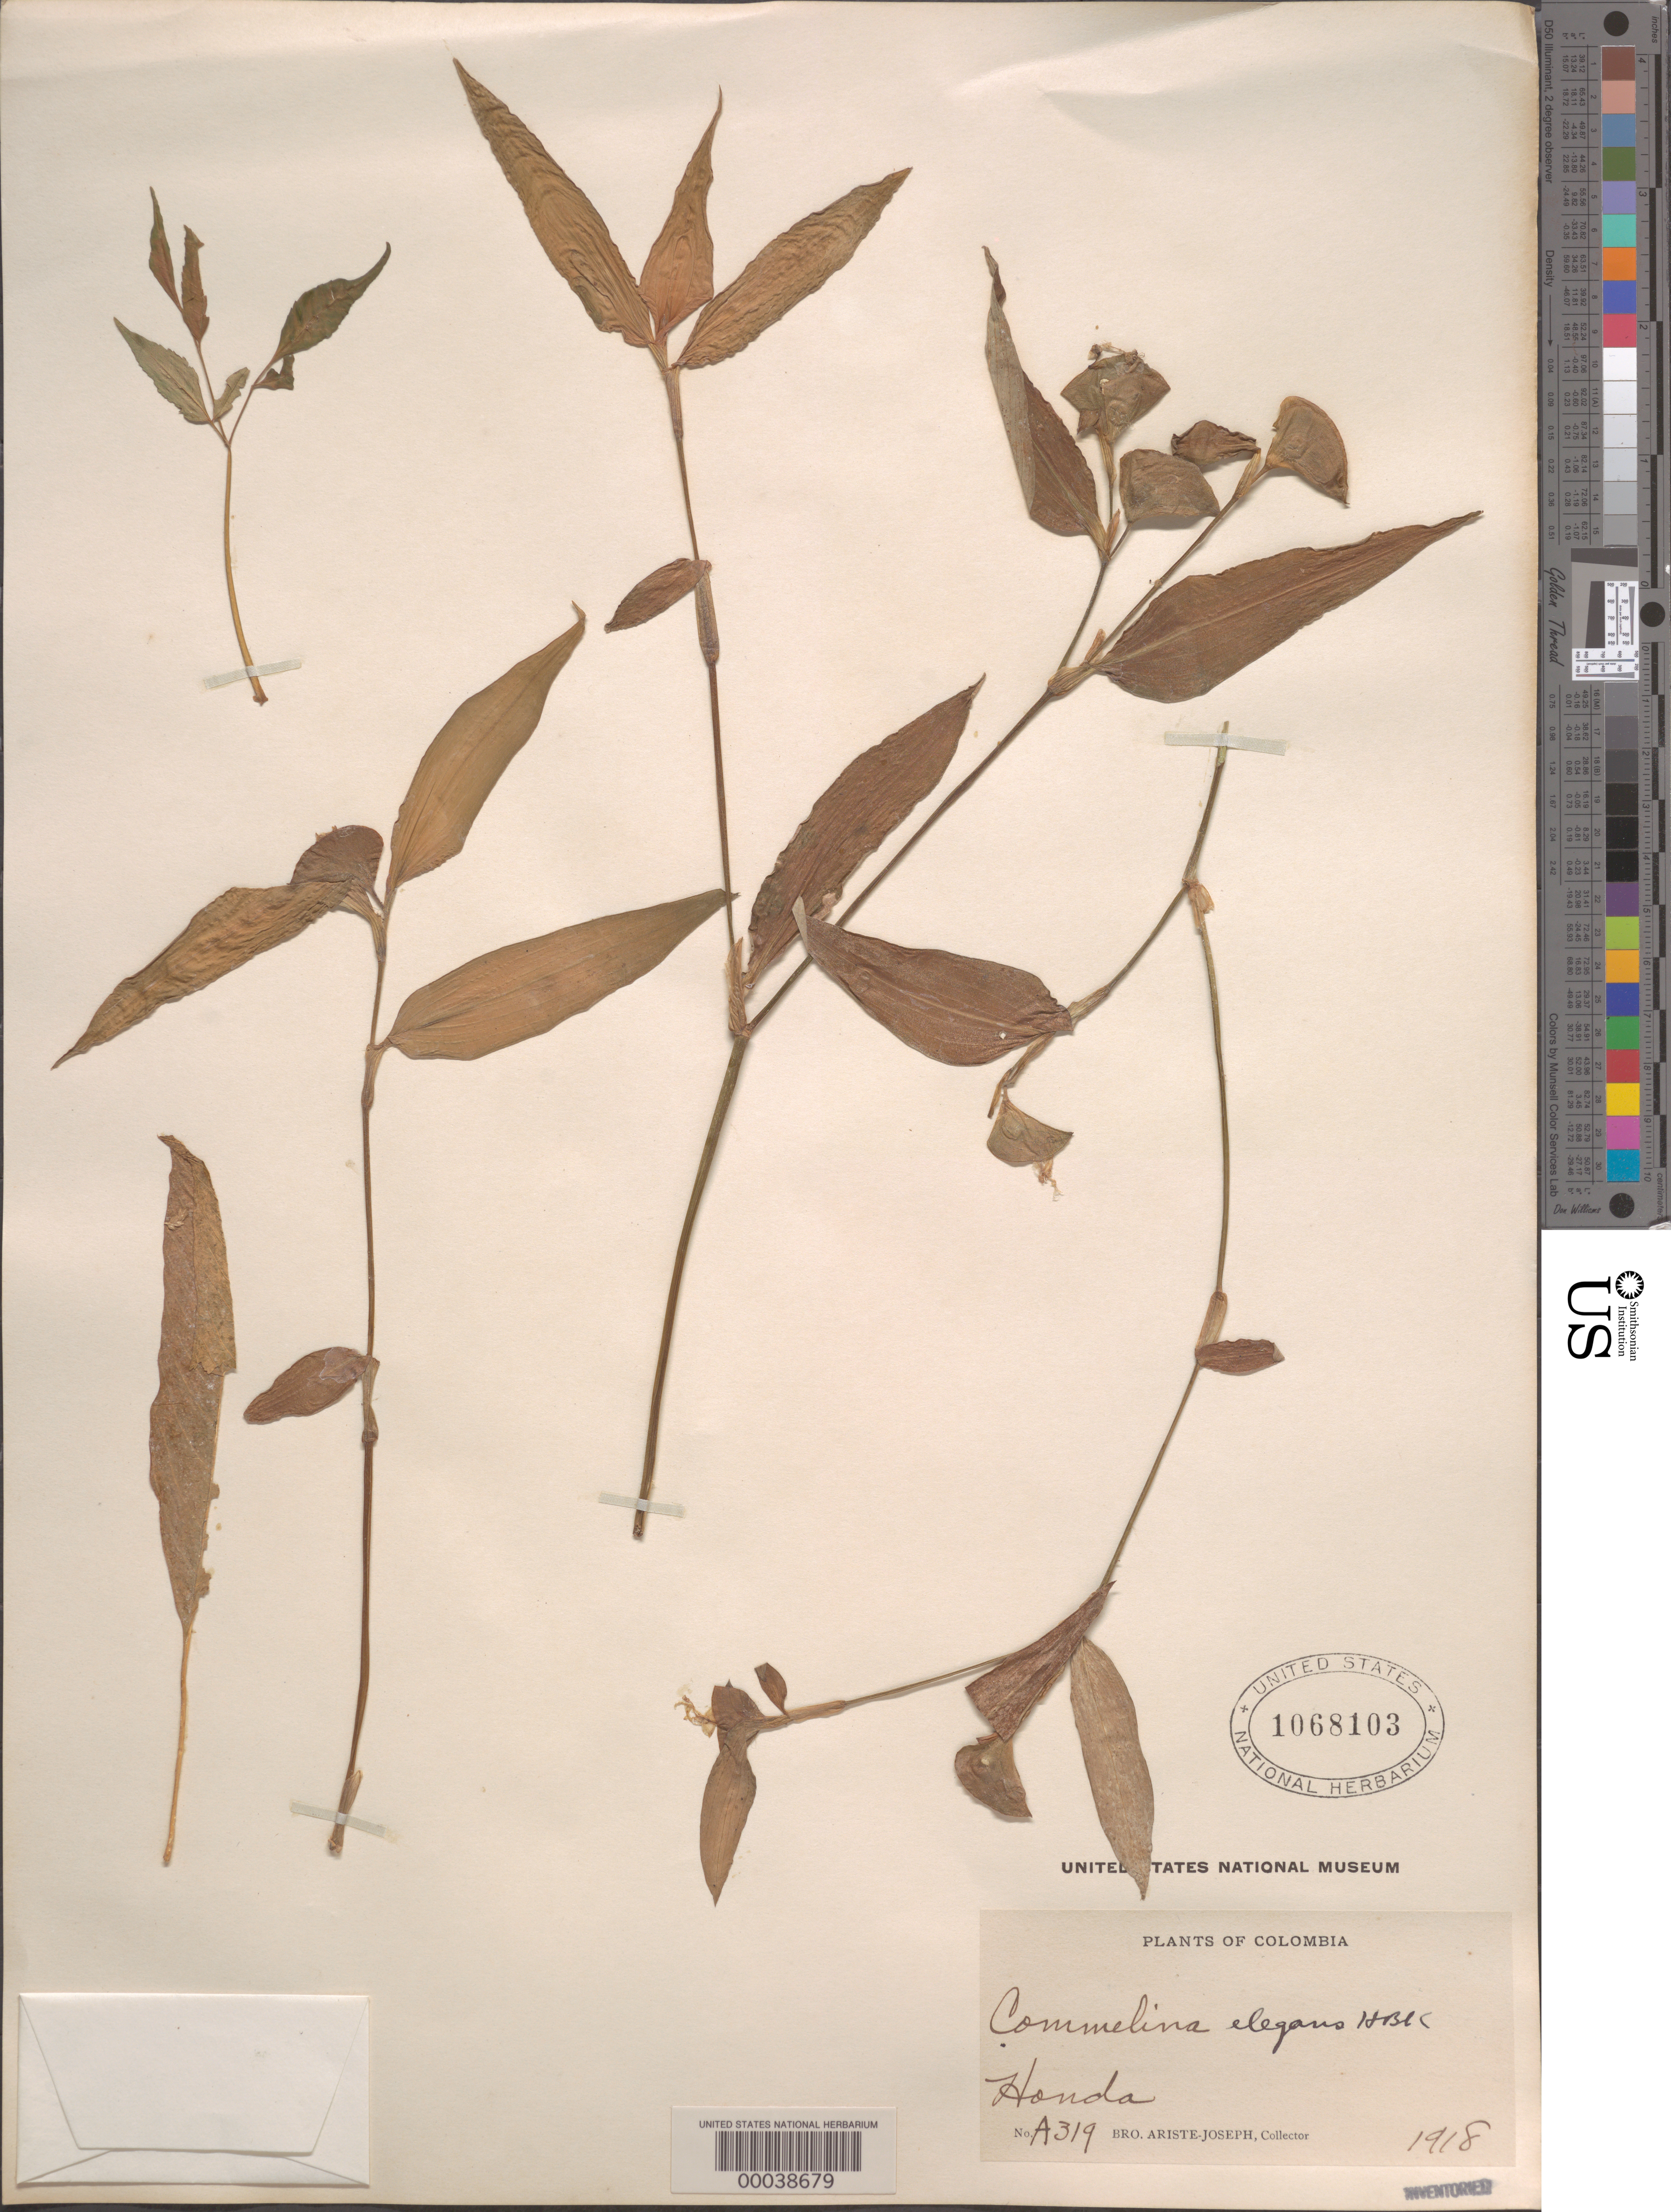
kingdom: Plantae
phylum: Tracheophyta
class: Liliopsida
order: Commelinales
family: Commelinaceae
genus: Commelina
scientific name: Commelina erecta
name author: L.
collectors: Bro. Ariste-Joseph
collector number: A319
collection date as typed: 1918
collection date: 1918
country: Colombia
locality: Honda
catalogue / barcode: US 1068103